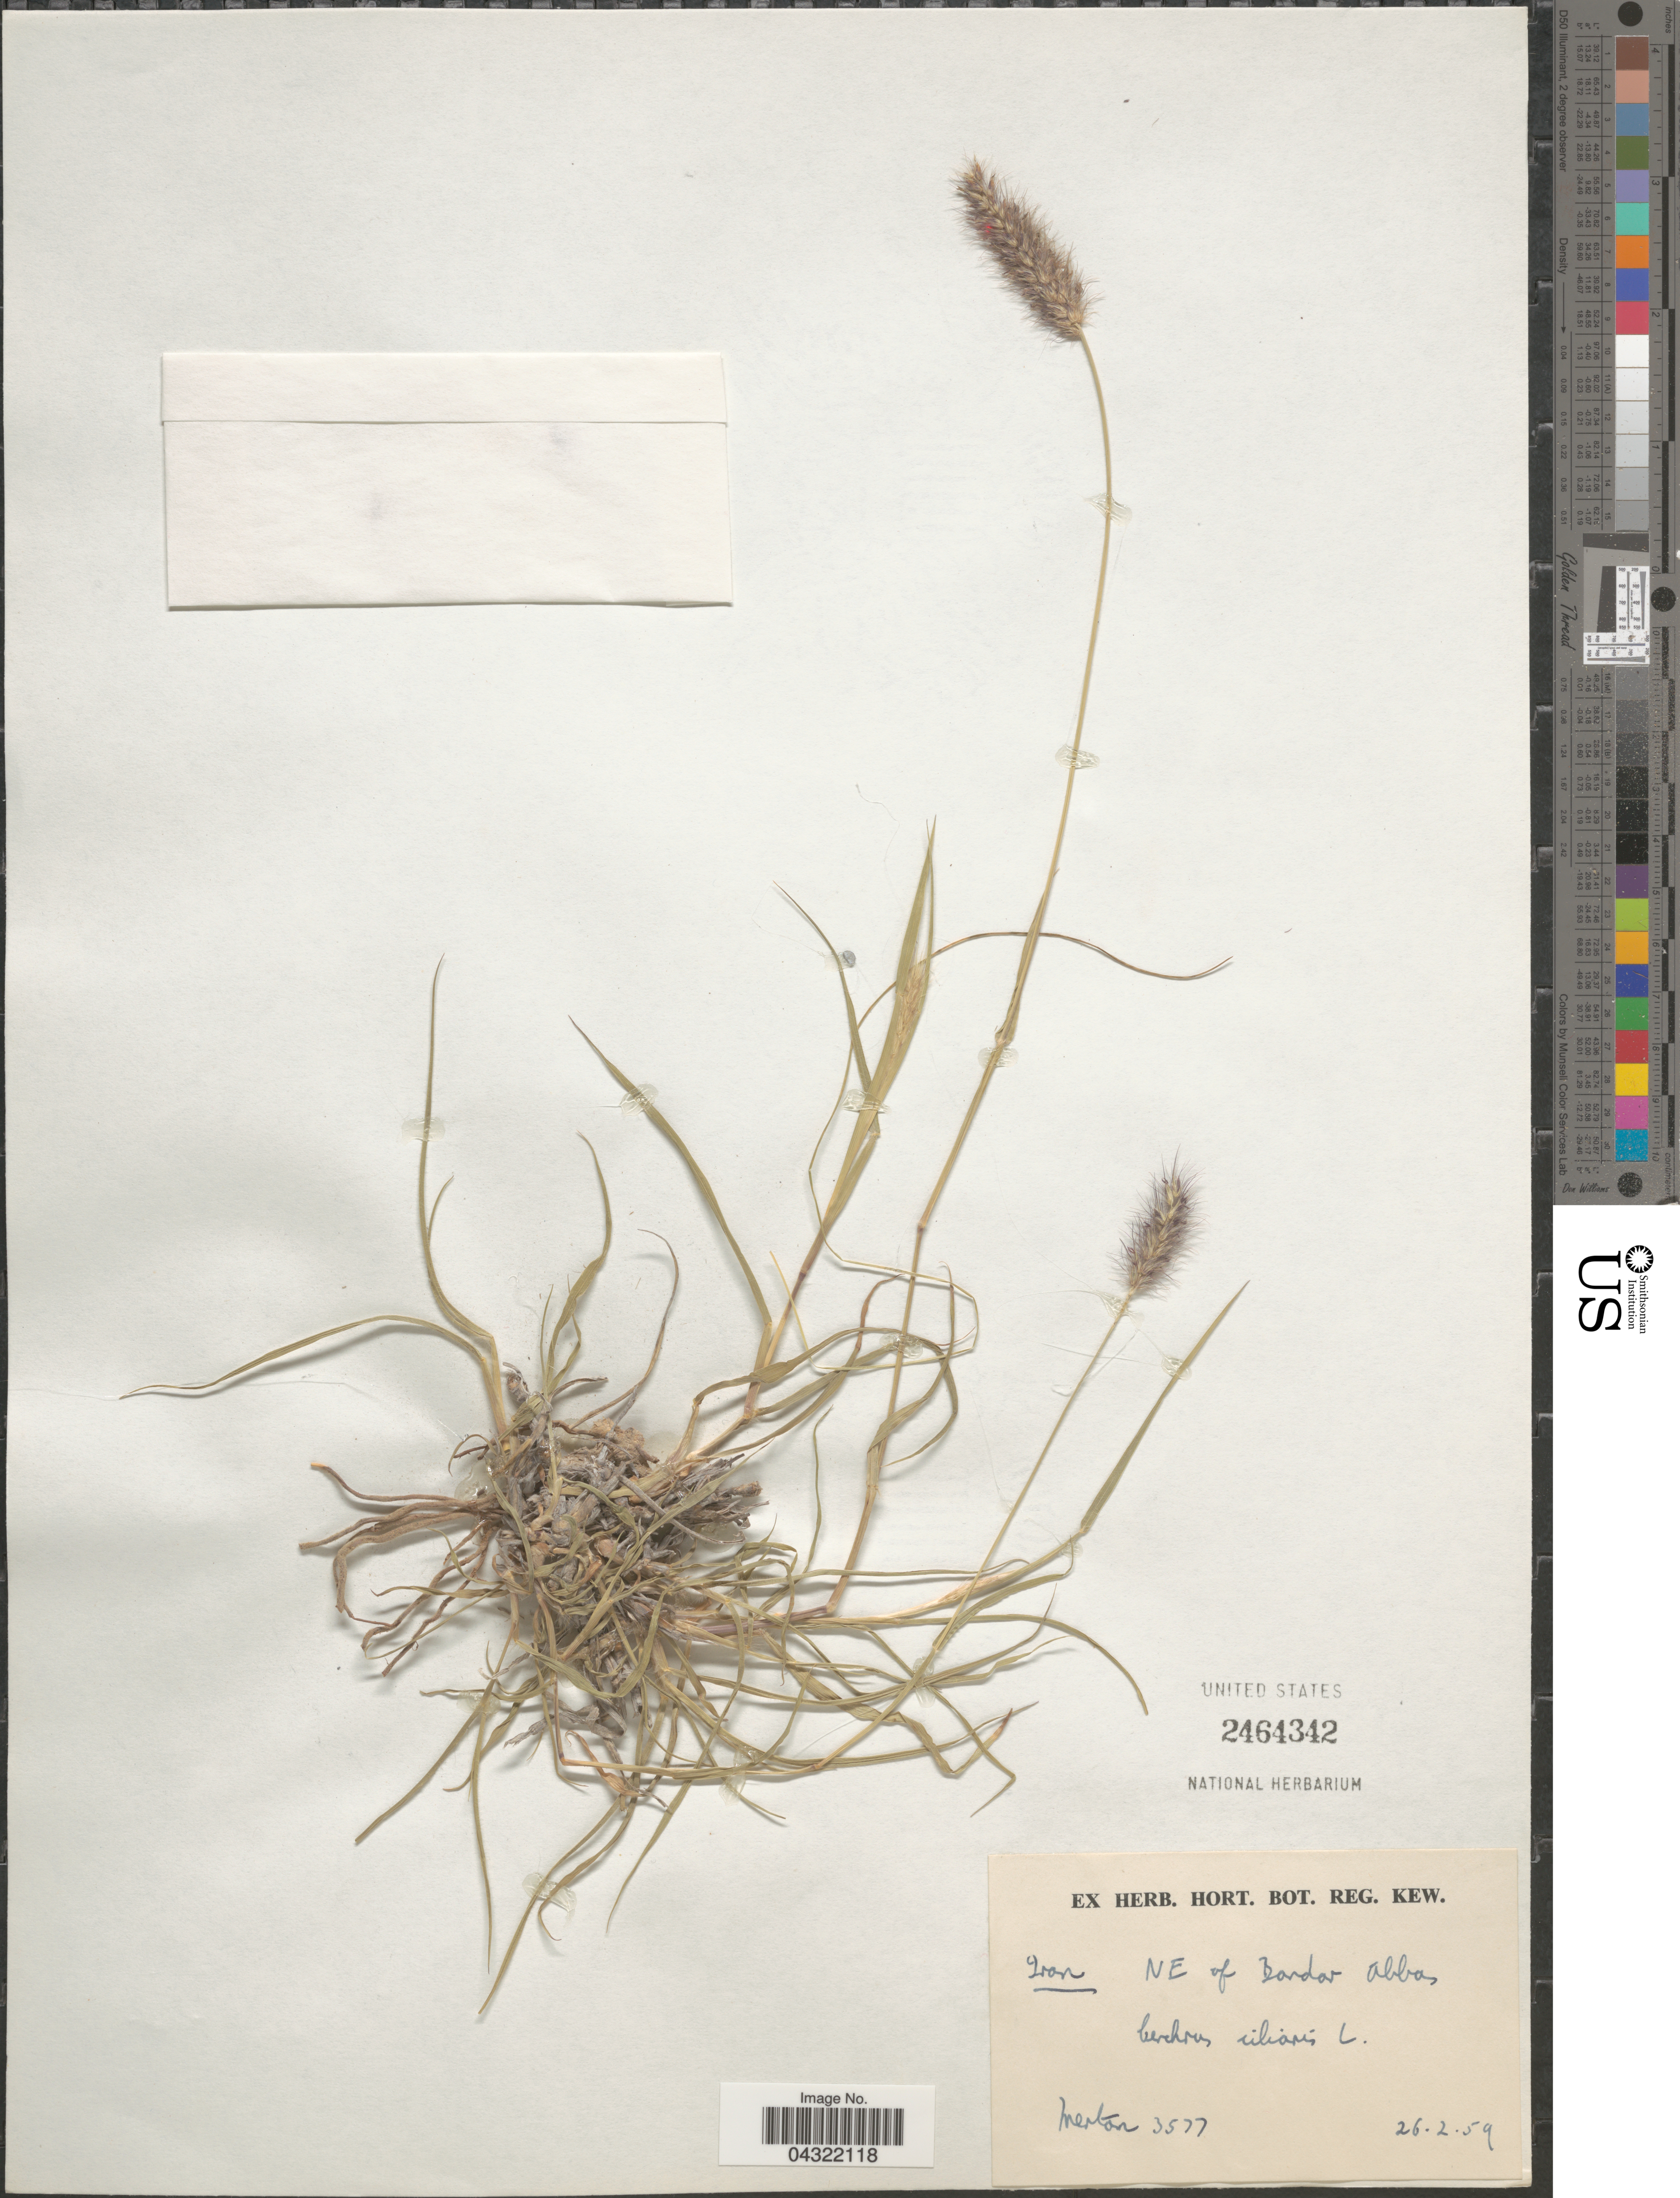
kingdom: Plantae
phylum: Tracheophyta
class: Liliopsida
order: Poales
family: Poaceae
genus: Cenchrus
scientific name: Cenchrus ciliaris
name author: L.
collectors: Merton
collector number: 3577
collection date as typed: Transcribed d/m/y: 26/2/59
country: Iran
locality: NE of Bordar Abbas.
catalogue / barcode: US 2464342